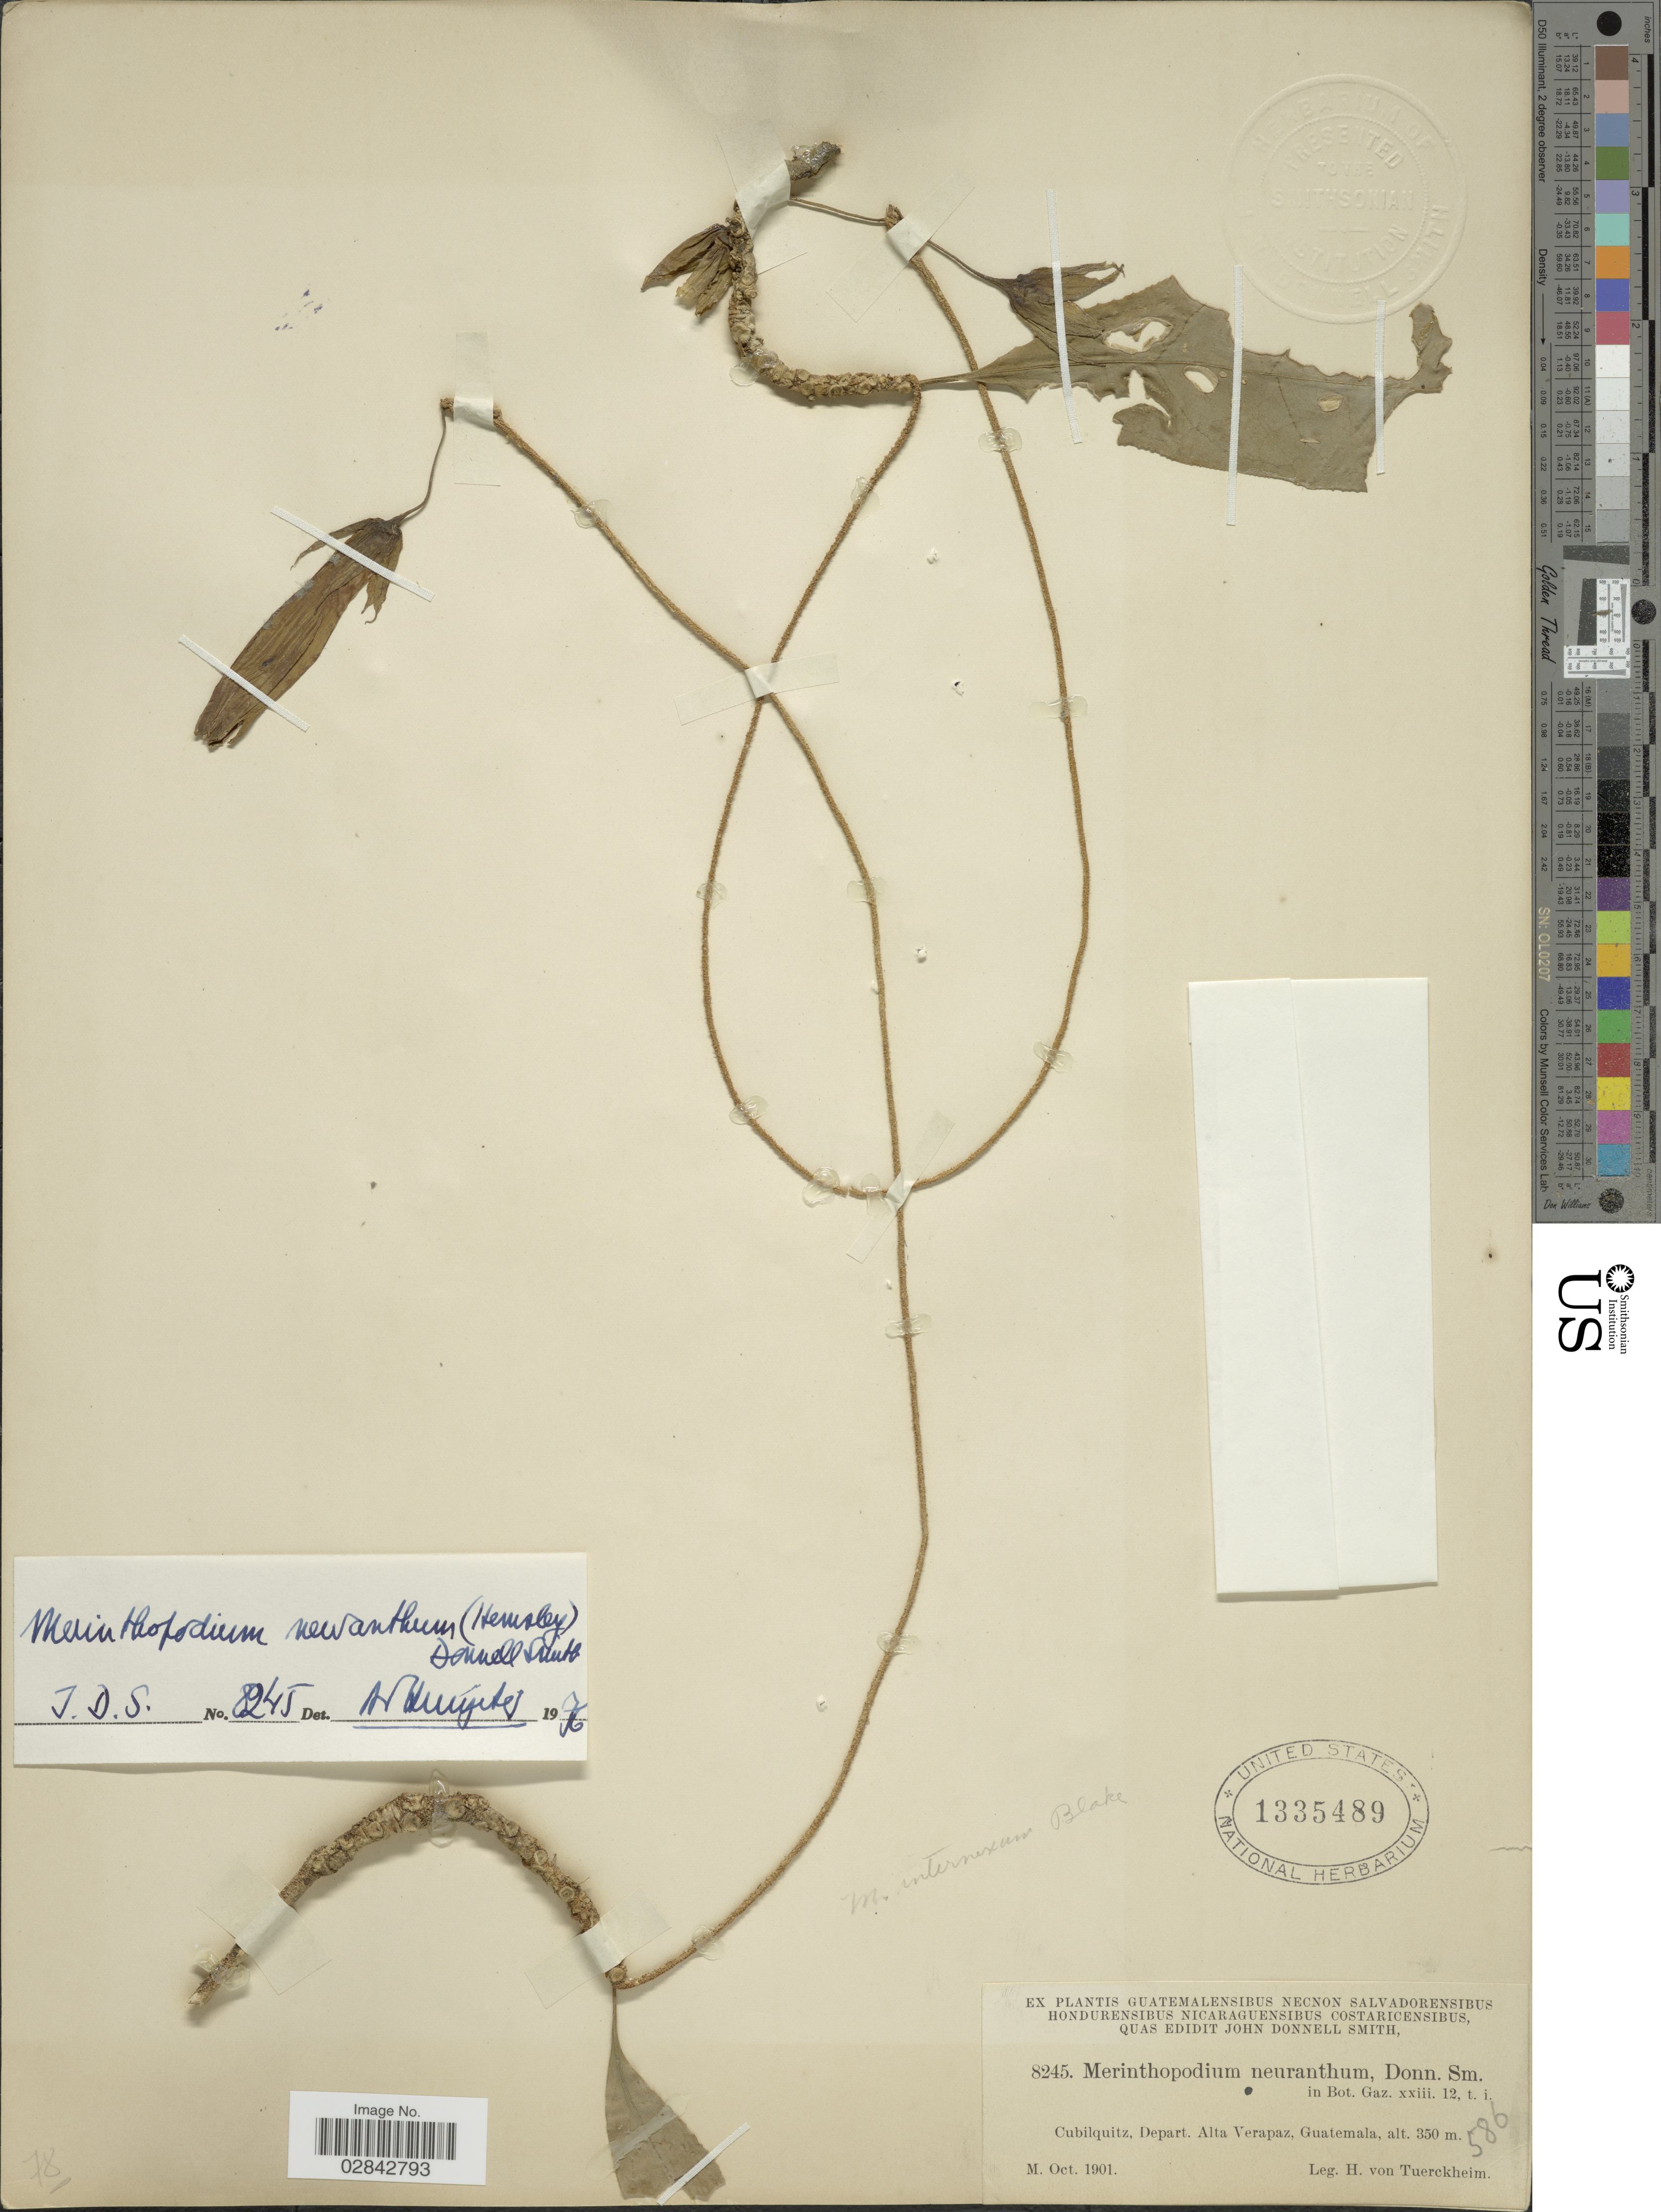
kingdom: Plantae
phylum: Tracheophyta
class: Magnoliopsida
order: Solanales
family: Solanaceae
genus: Markea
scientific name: Markea neurantha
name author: Hemsl.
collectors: H. von Türckheim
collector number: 8245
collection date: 1901-10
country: Guatemala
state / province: Alta Verapaz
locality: Cubilquitz, Depart. Alta Verapaz.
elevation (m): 350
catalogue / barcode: US 1335489